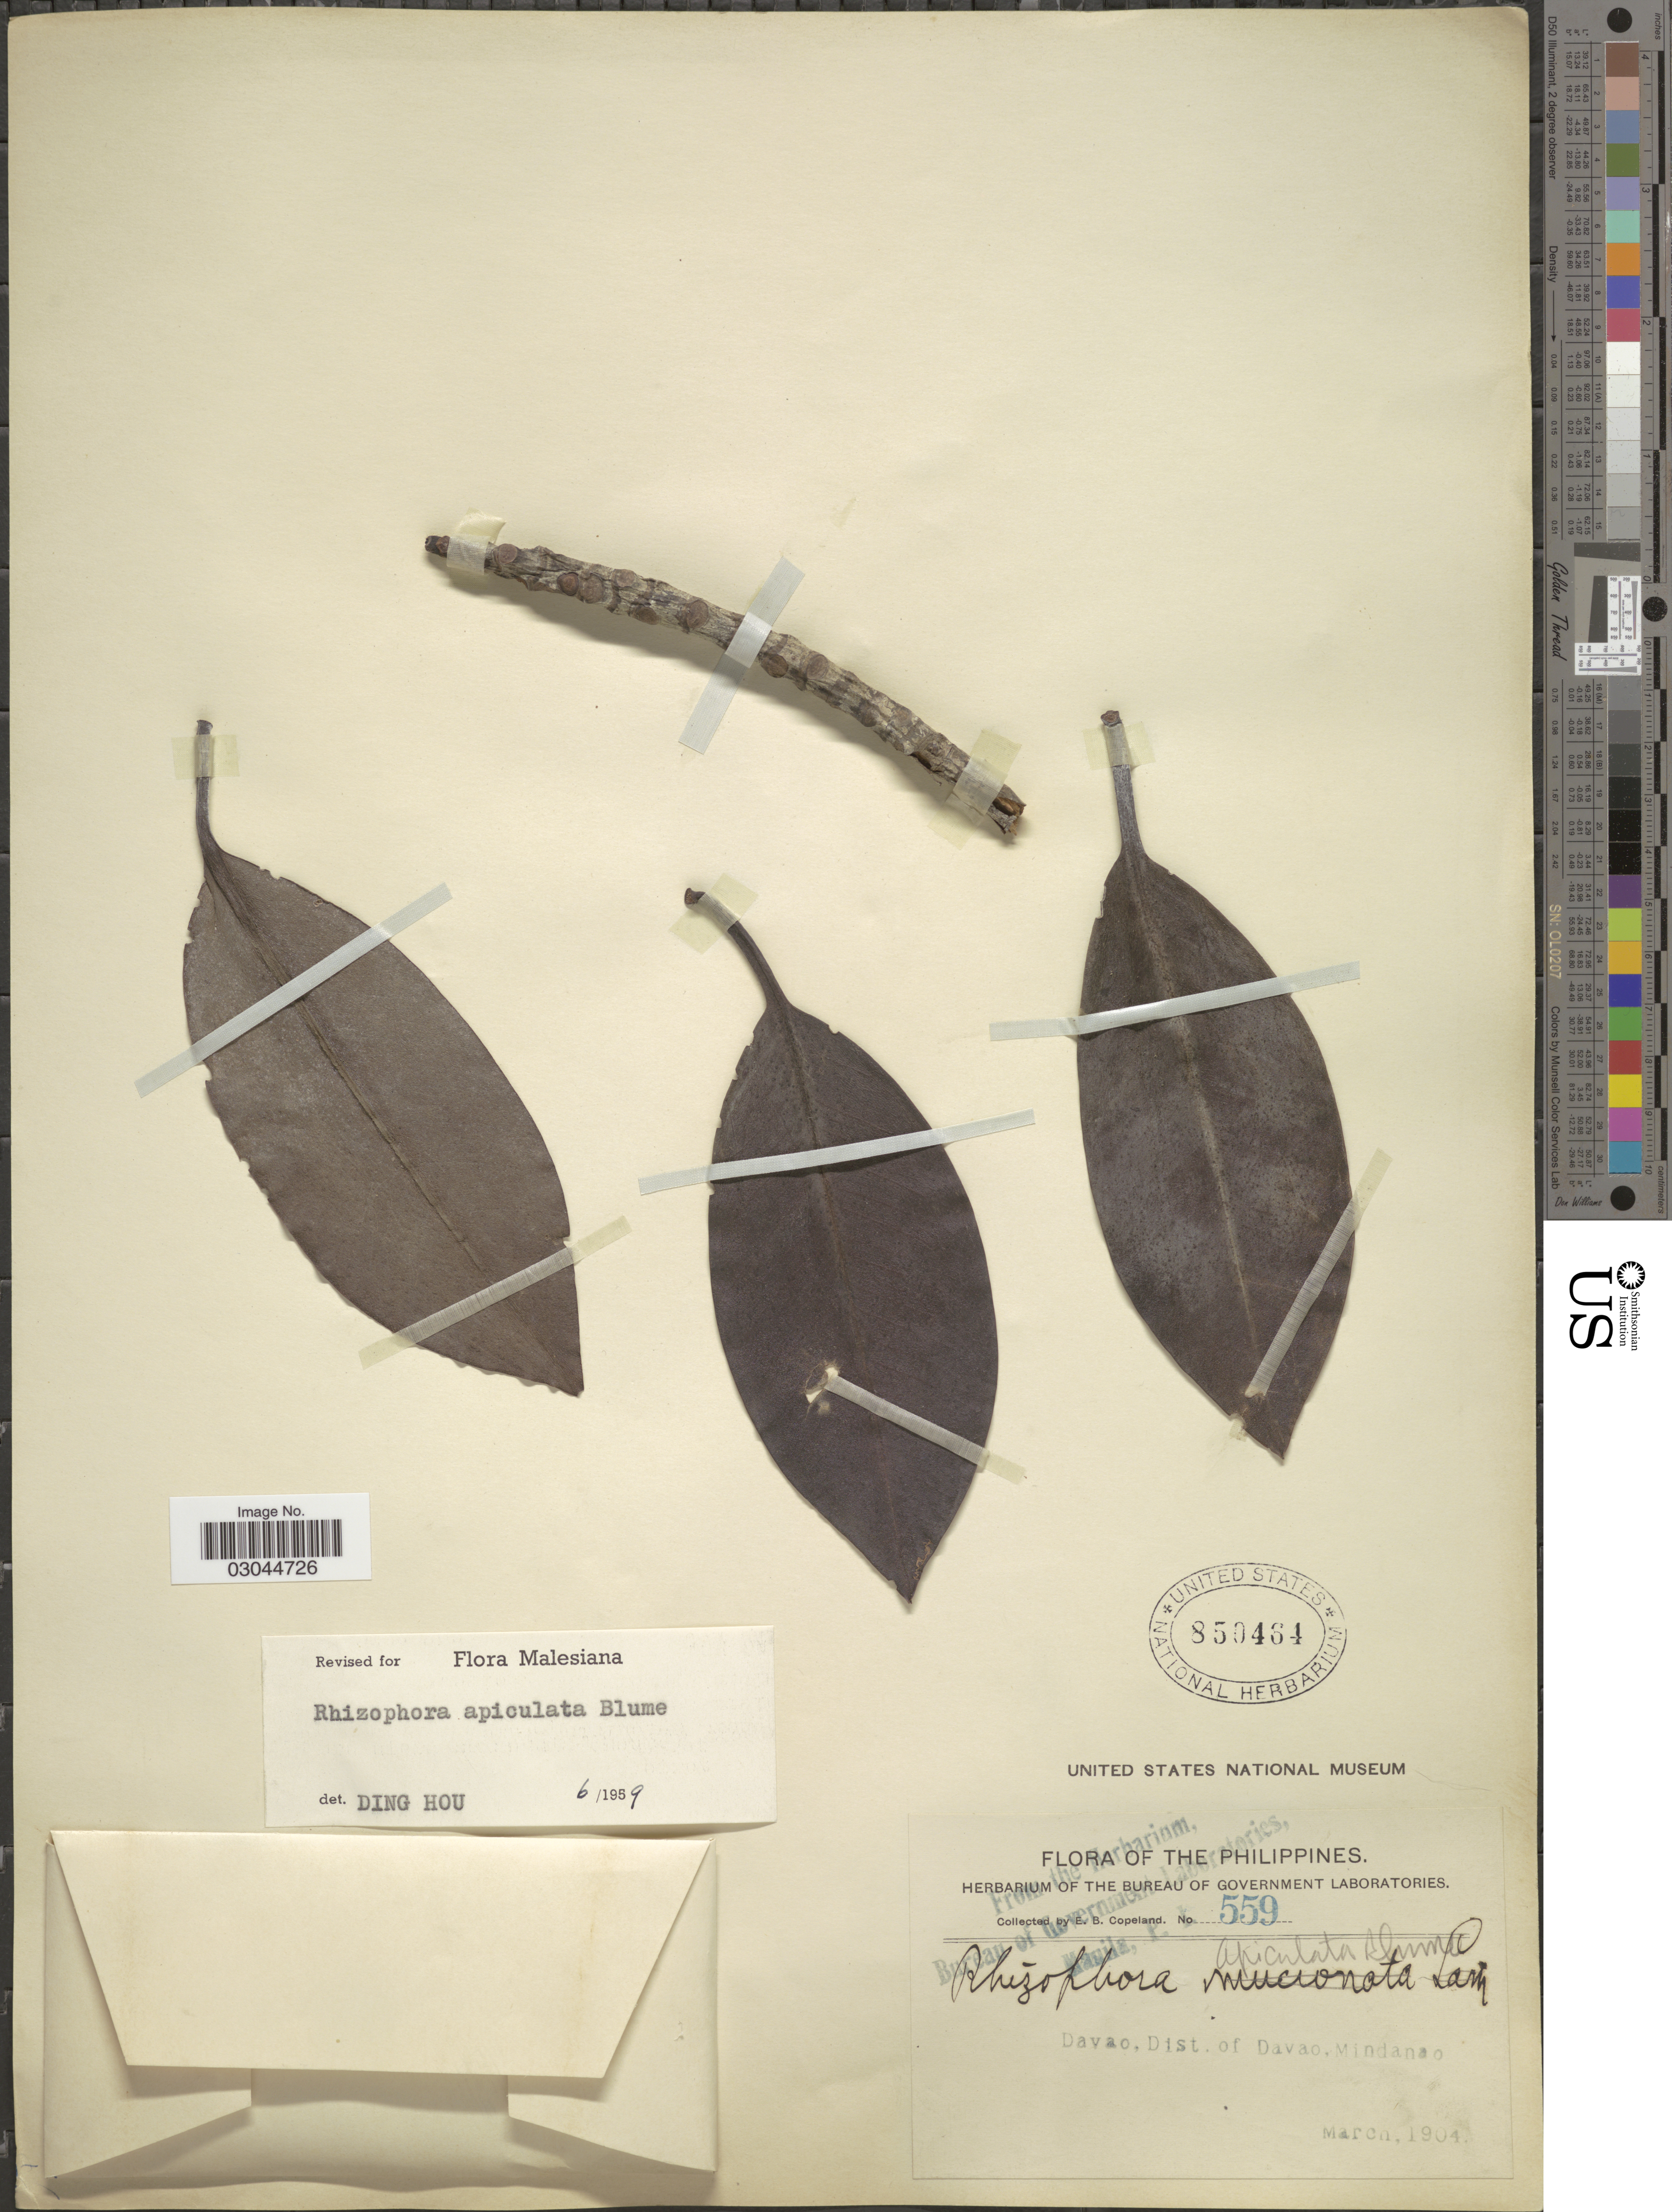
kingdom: Plantae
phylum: Tracheophyta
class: Magnoliopsida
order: Malpighiales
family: Rhizophoraceae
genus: Rhizophora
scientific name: Rhizophora apiculata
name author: Blume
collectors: E. B. Copeland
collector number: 559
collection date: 1904-03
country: Philippines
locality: Davao, Dist. of Davao, Mindano.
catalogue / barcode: US 850464